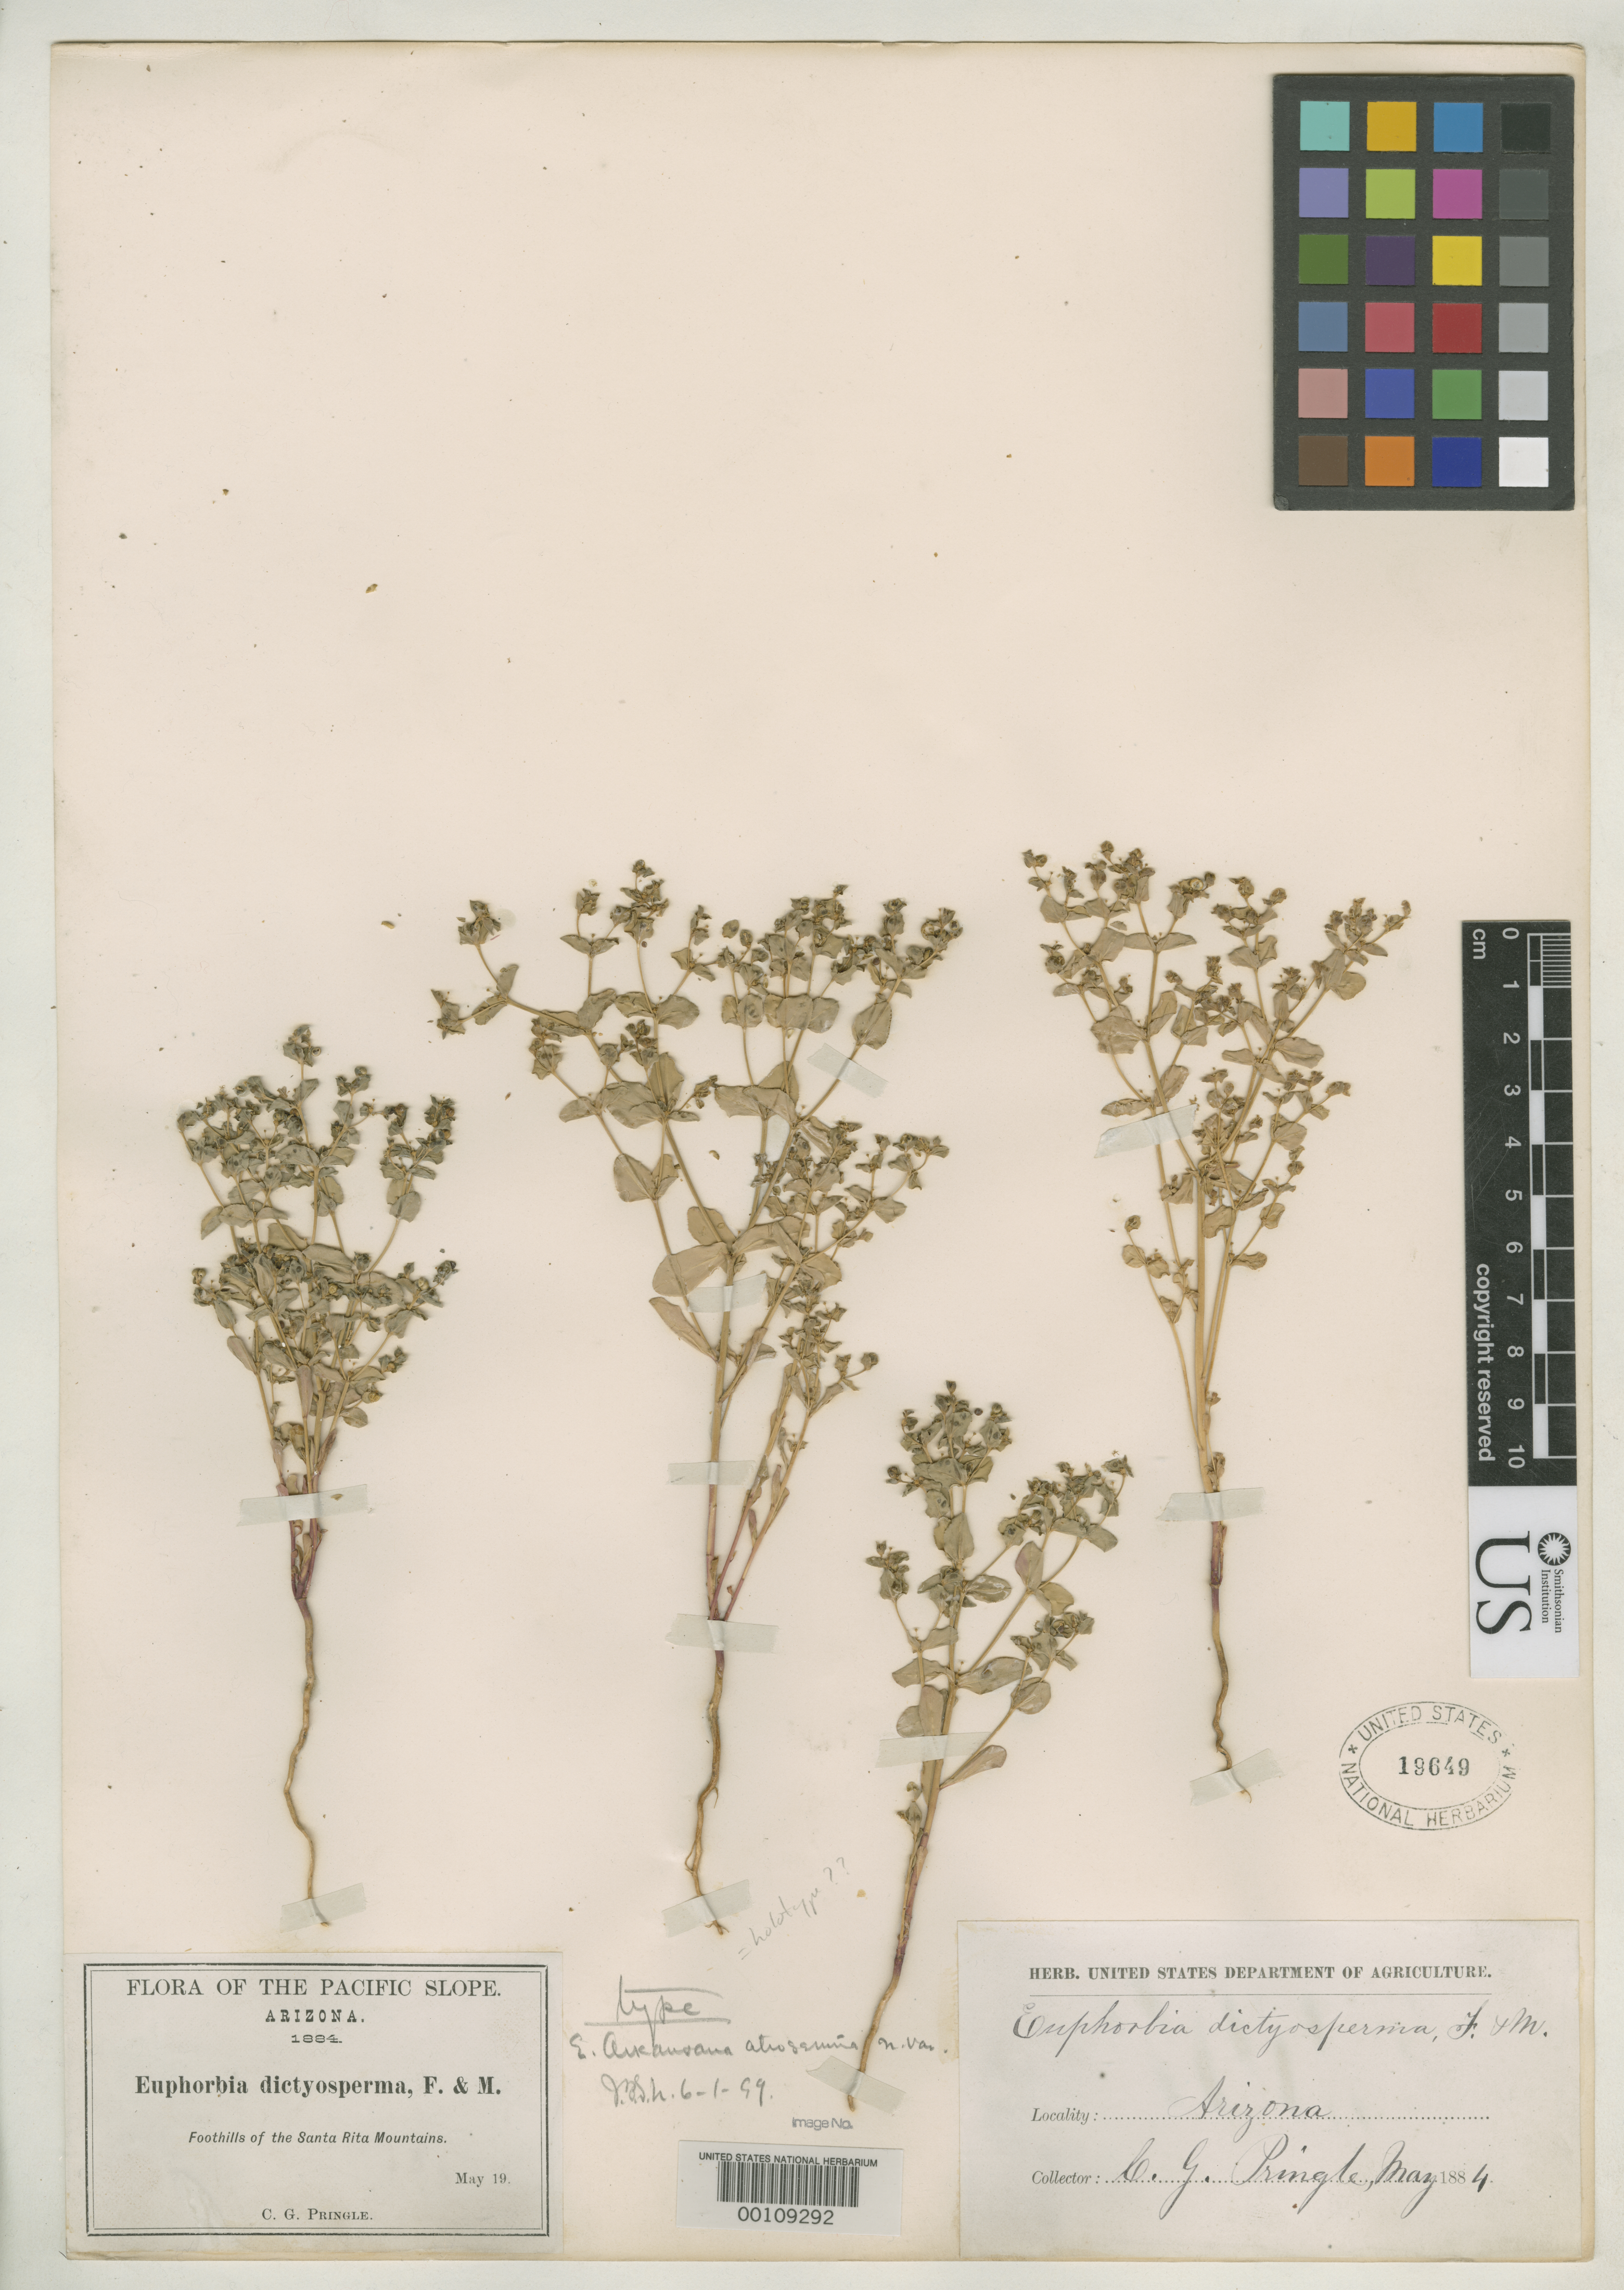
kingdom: Plantae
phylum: Tracheophyta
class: Magnoliopsida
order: Malpighiales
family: Euphorbiaceae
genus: Euphorbia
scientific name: Euphorbia arkansana var. atrosemina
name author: Norton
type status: Holotype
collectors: C. G. Pringle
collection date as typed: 19 May 1884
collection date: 1884-05-19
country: United States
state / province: Arizona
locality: Foothills of the Santa Rita Mountains.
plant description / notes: Preprint from Ann. Rep. Missouri Bot. Gard. vol. 11 (1900).; No type cited in protologue, but this sheet annotated "type" by Norton (1899).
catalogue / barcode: US 19649